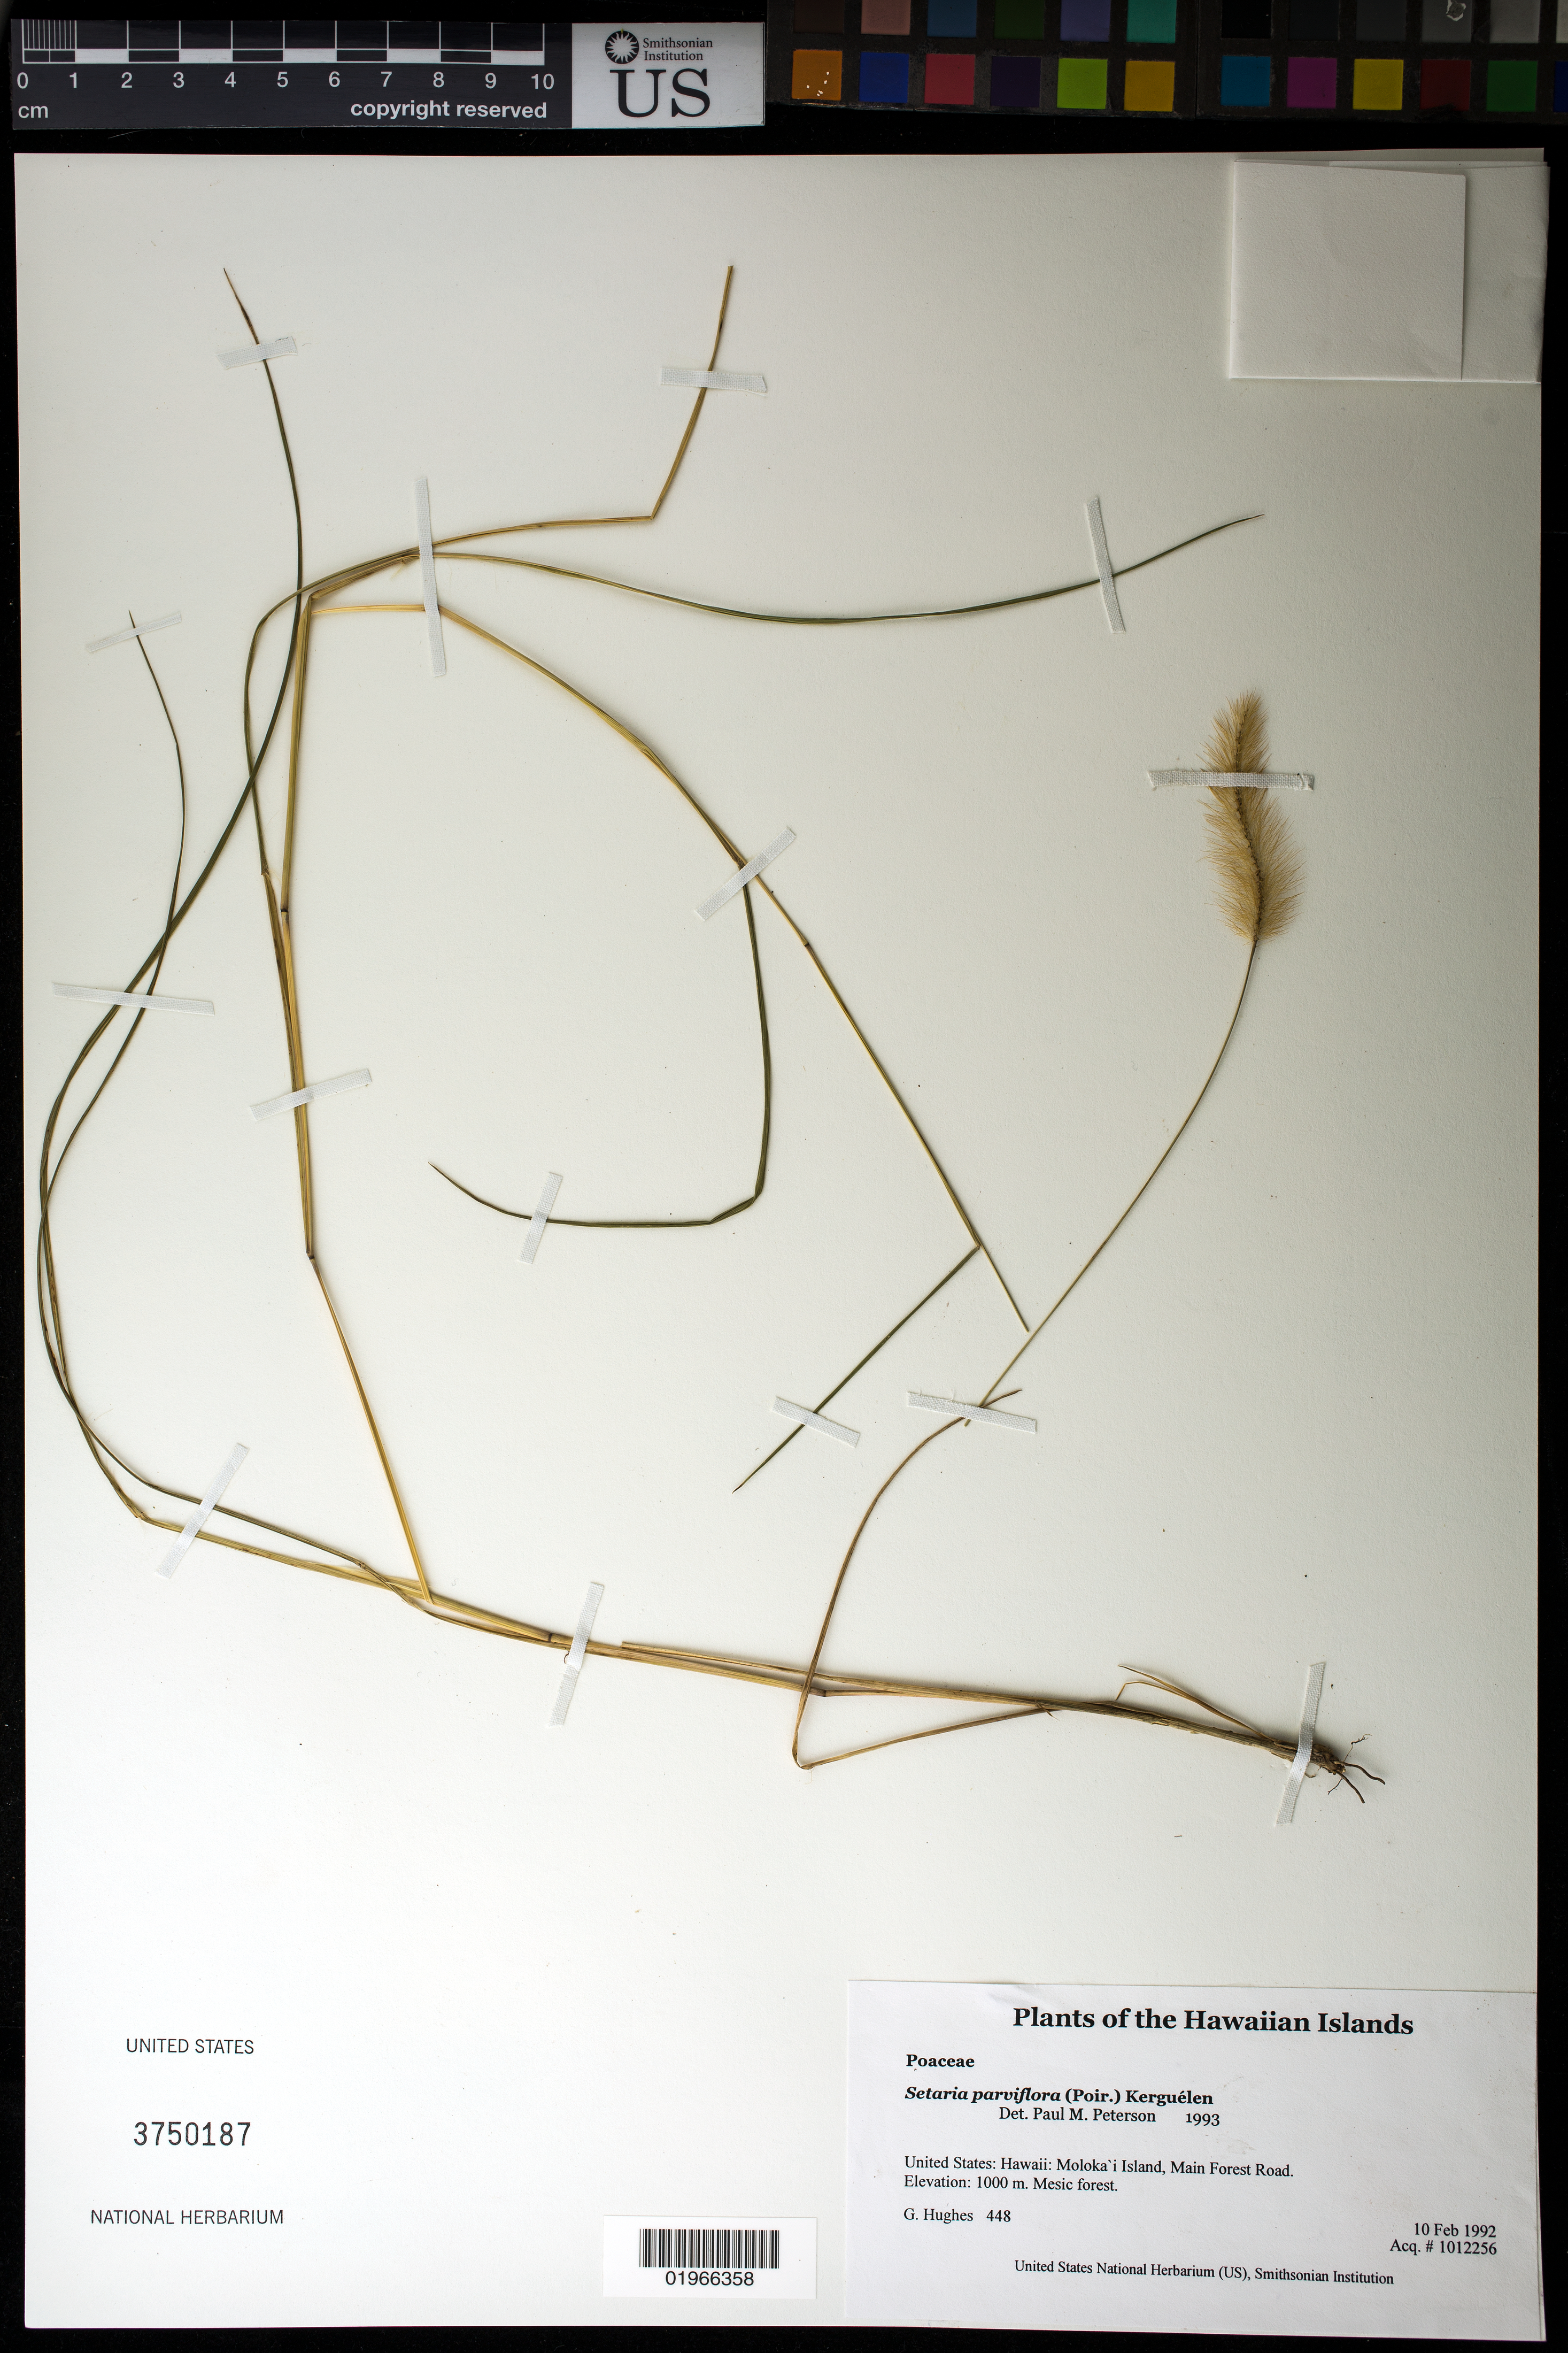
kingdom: Plantae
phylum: Tracheophyta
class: Liliopsida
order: Poales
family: Poaceae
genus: Setaria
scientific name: Setaria parviflora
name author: (Poir.) Kerguélen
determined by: Peterson, Paul M., (BOT), Smithsonian Institution - National Museum of Natural History (UNITED STATES)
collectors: G. Hughes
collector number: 448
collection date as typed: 2-10-92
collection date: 1992-02-10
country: United States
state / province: Hawaii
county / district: Maui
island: Moloka'i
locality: Main Forest Road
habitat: Mesic forest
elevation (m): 1000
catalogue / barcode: US 3750187